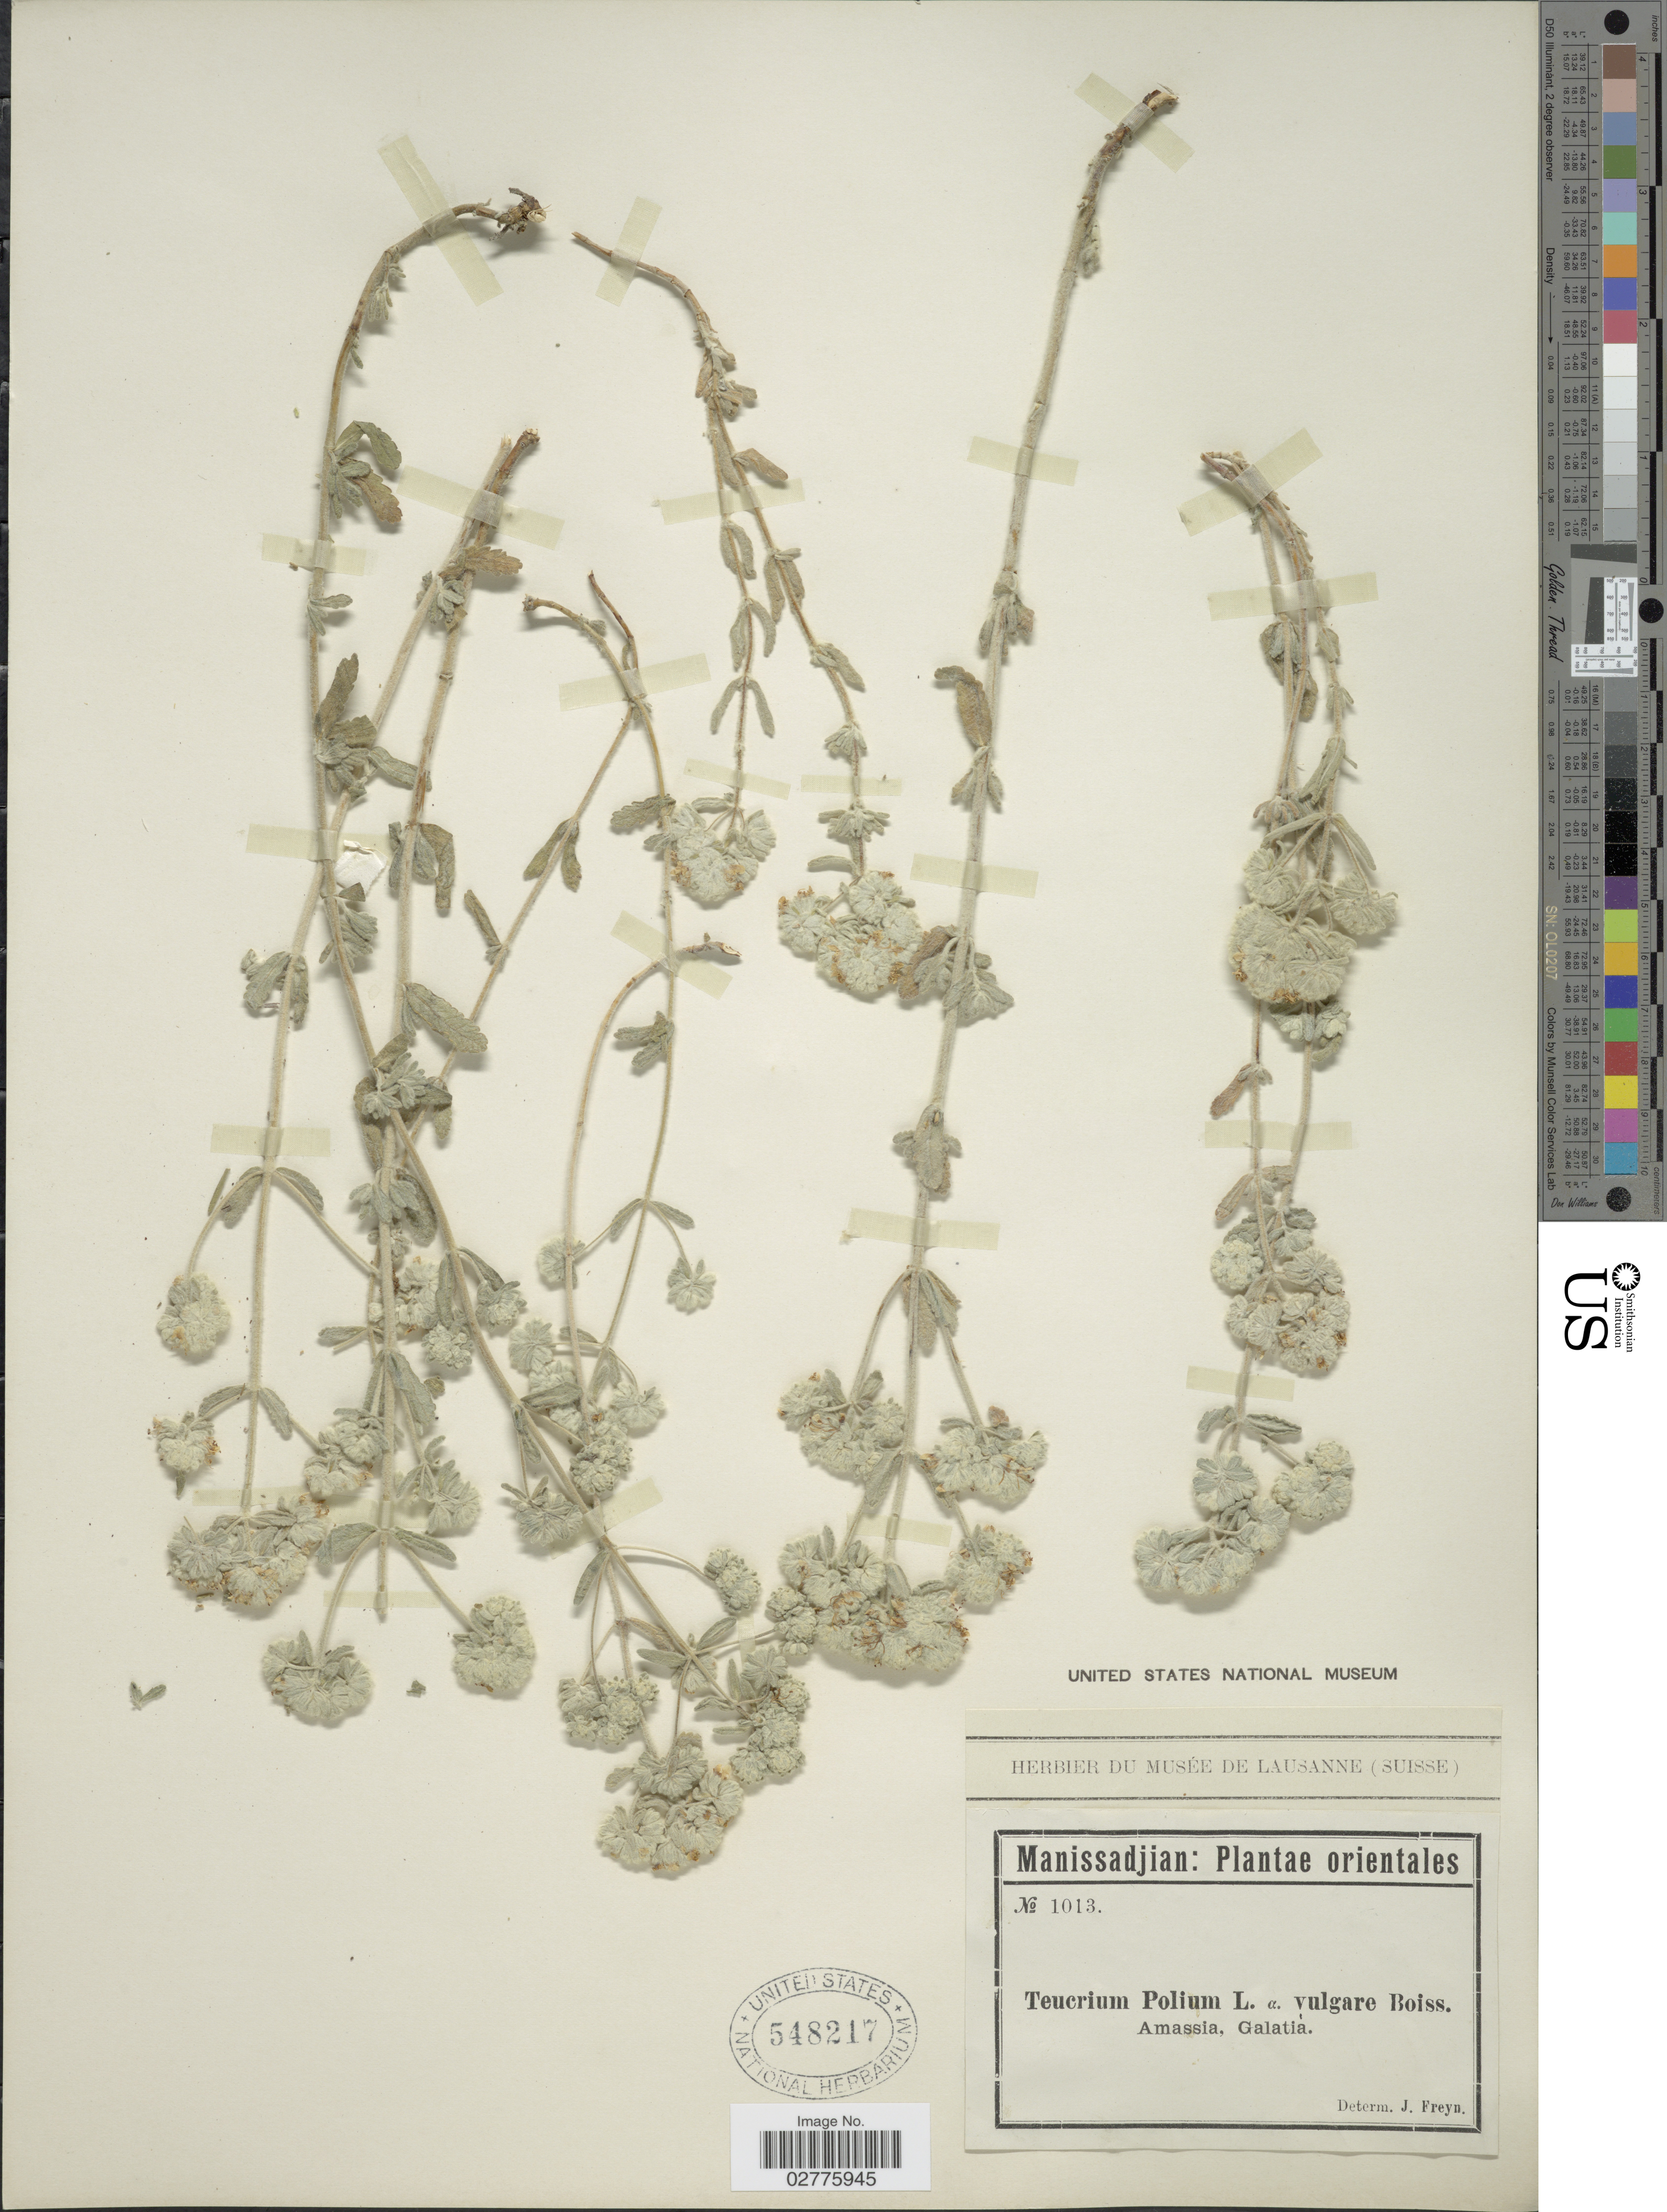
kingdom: Plantae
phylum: Tracheophyta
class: Magnoliopsida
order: Lamiales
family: Lamiaceae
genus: Teucrium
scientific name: Teucrium polium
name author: L.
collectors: -. Manissadjian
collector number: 1013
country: Turkey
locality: Orientales. Amassia, Galatia.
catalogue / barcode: US 548217